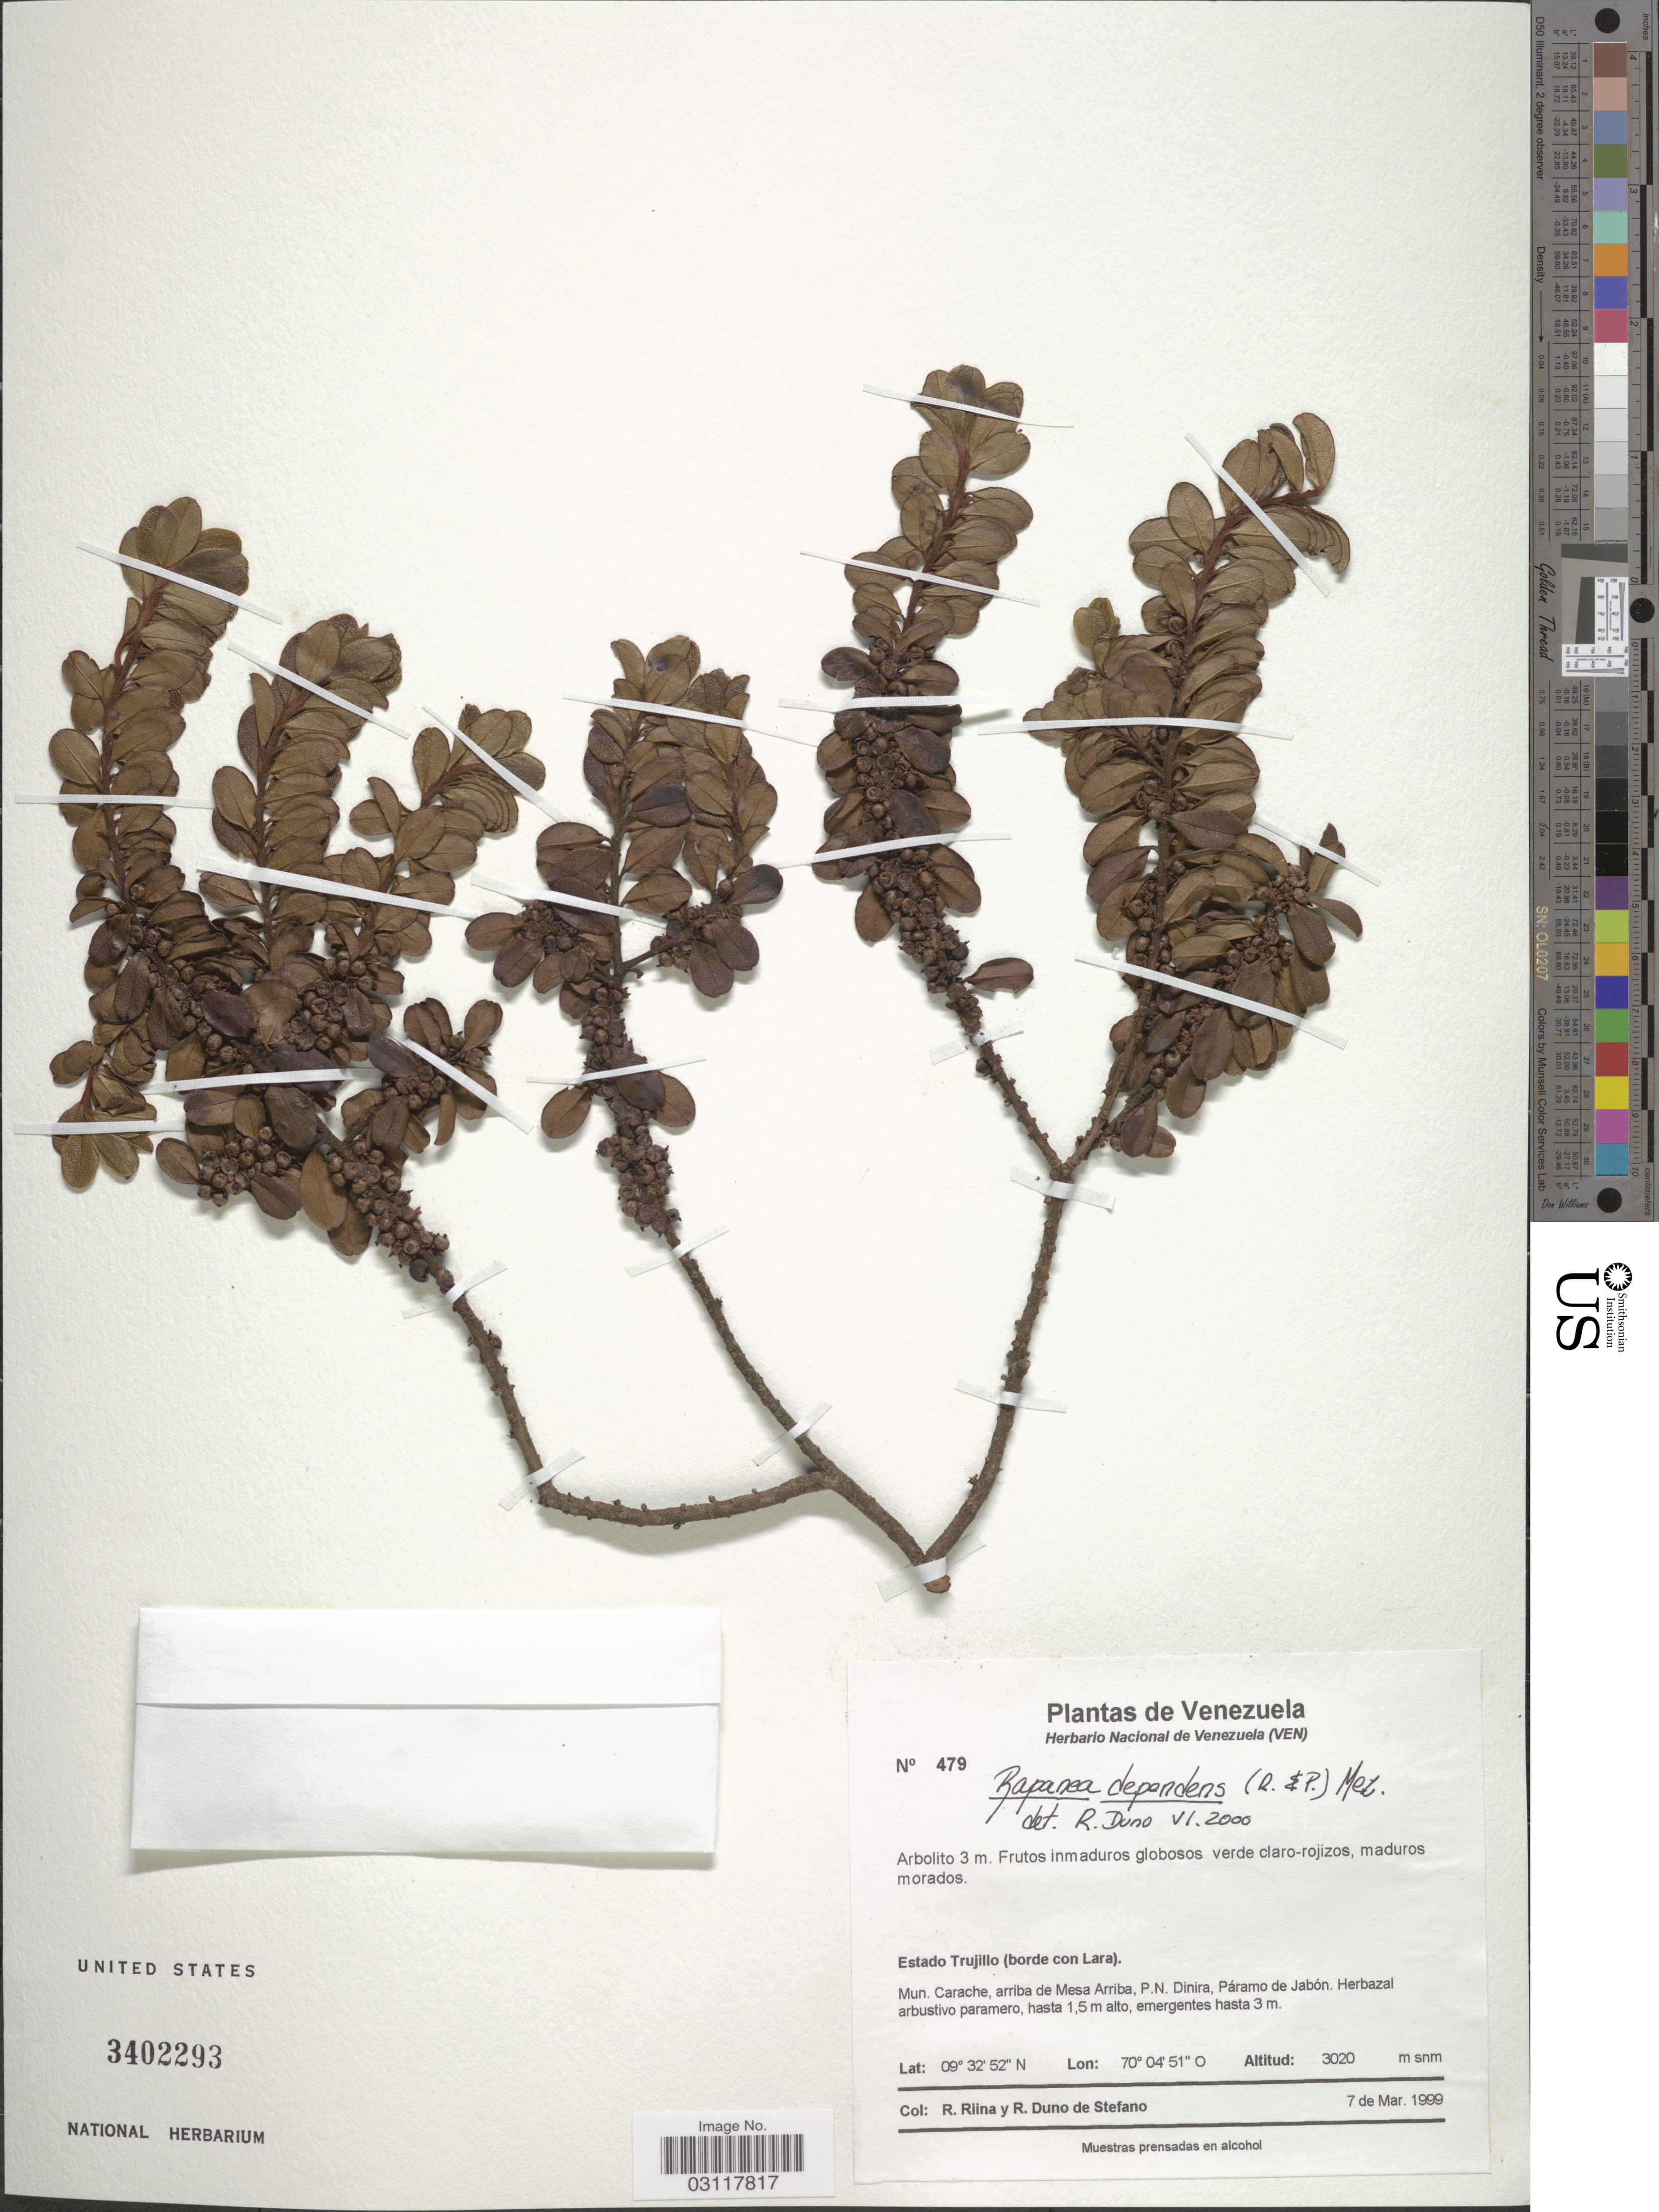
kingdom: Plantae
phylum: Tracheophyta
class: Magnoliopsida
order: Ericales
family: Primulaceae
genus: Rapanea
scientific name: Rapanea dependens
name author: (Ruiz & Pav.) Mez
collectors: R. Riina & R. Duno de Stefano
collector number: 479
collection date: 1999-03-07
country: Venezuela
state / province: Trujillo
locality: (Borde con Lara). Mun. Carache, arriba de Mesa Arriba, P.N. Dinira, Páramo de Jabón.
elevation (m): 3020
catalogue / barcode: US 3402293